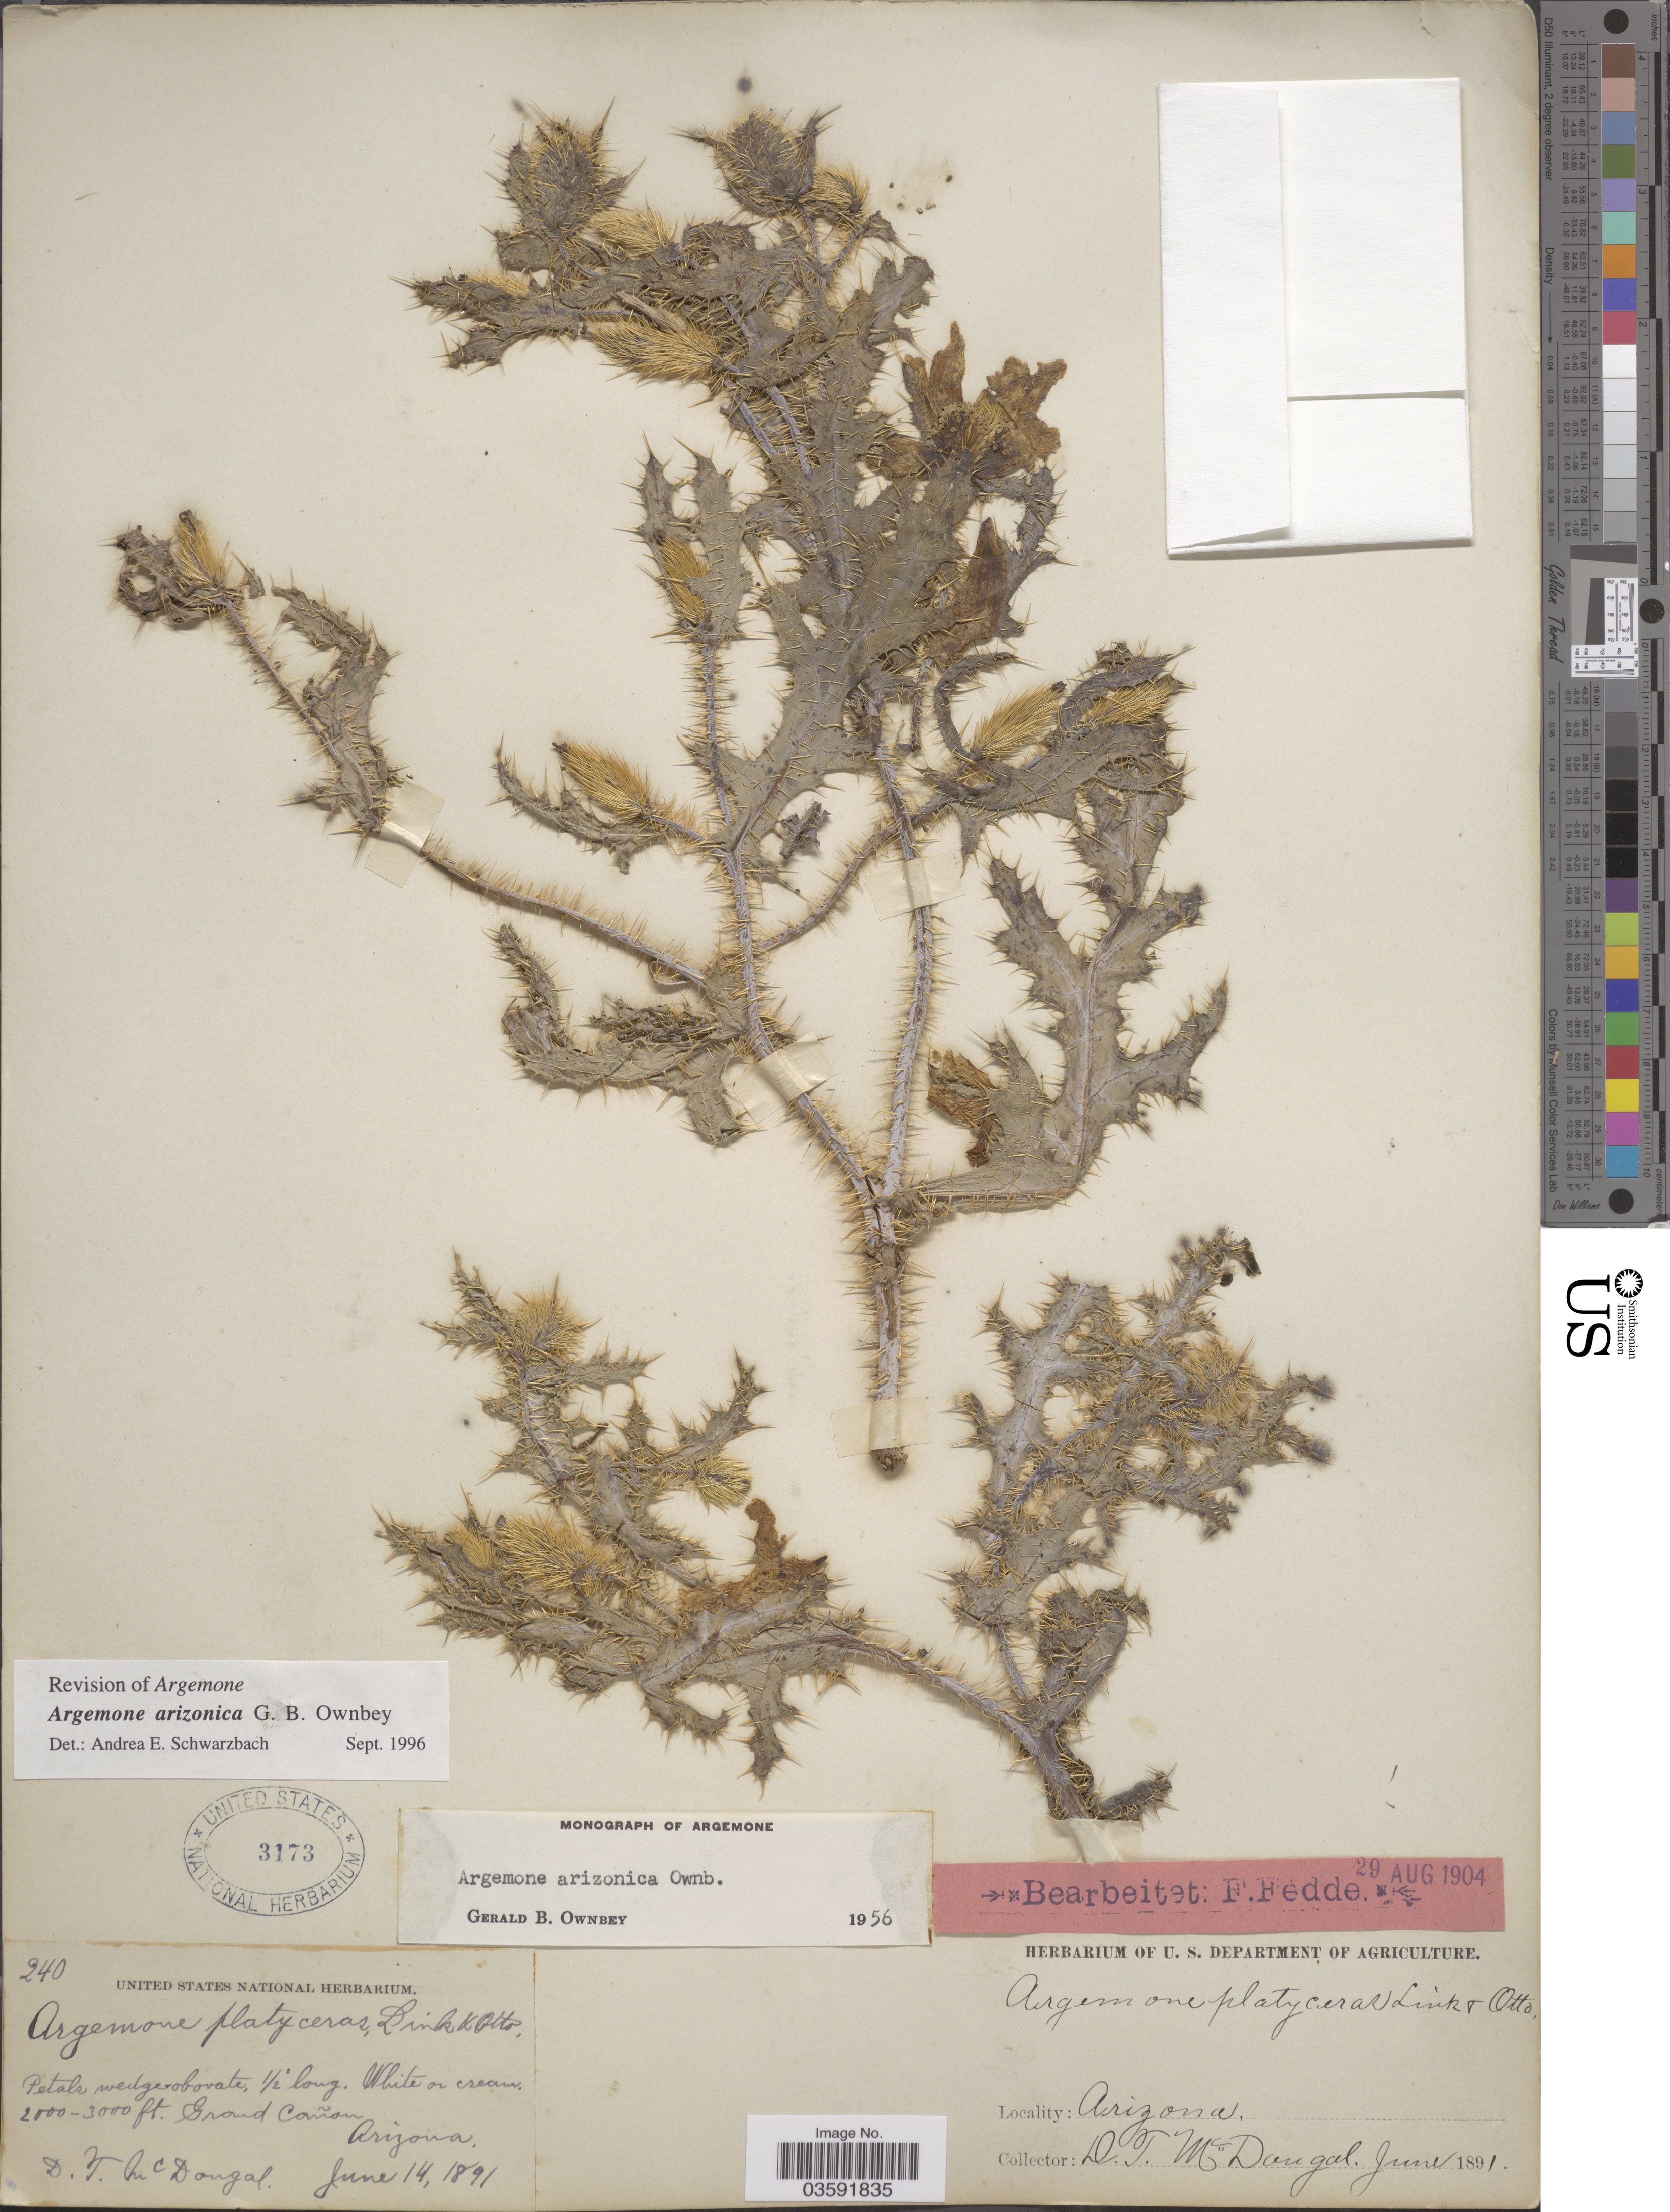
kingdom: Plantae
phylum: Tracheophyta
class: Magnoliopsida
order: Ranunculales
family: Papaveraceae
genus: Argemone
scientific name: Argemone albiflora subsp. albiflora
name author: Hornem.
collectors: D. McDougal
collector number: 240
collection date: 1891-06-14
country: United States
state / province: Arizona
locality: Grand Cañon.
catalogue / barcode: US 3173